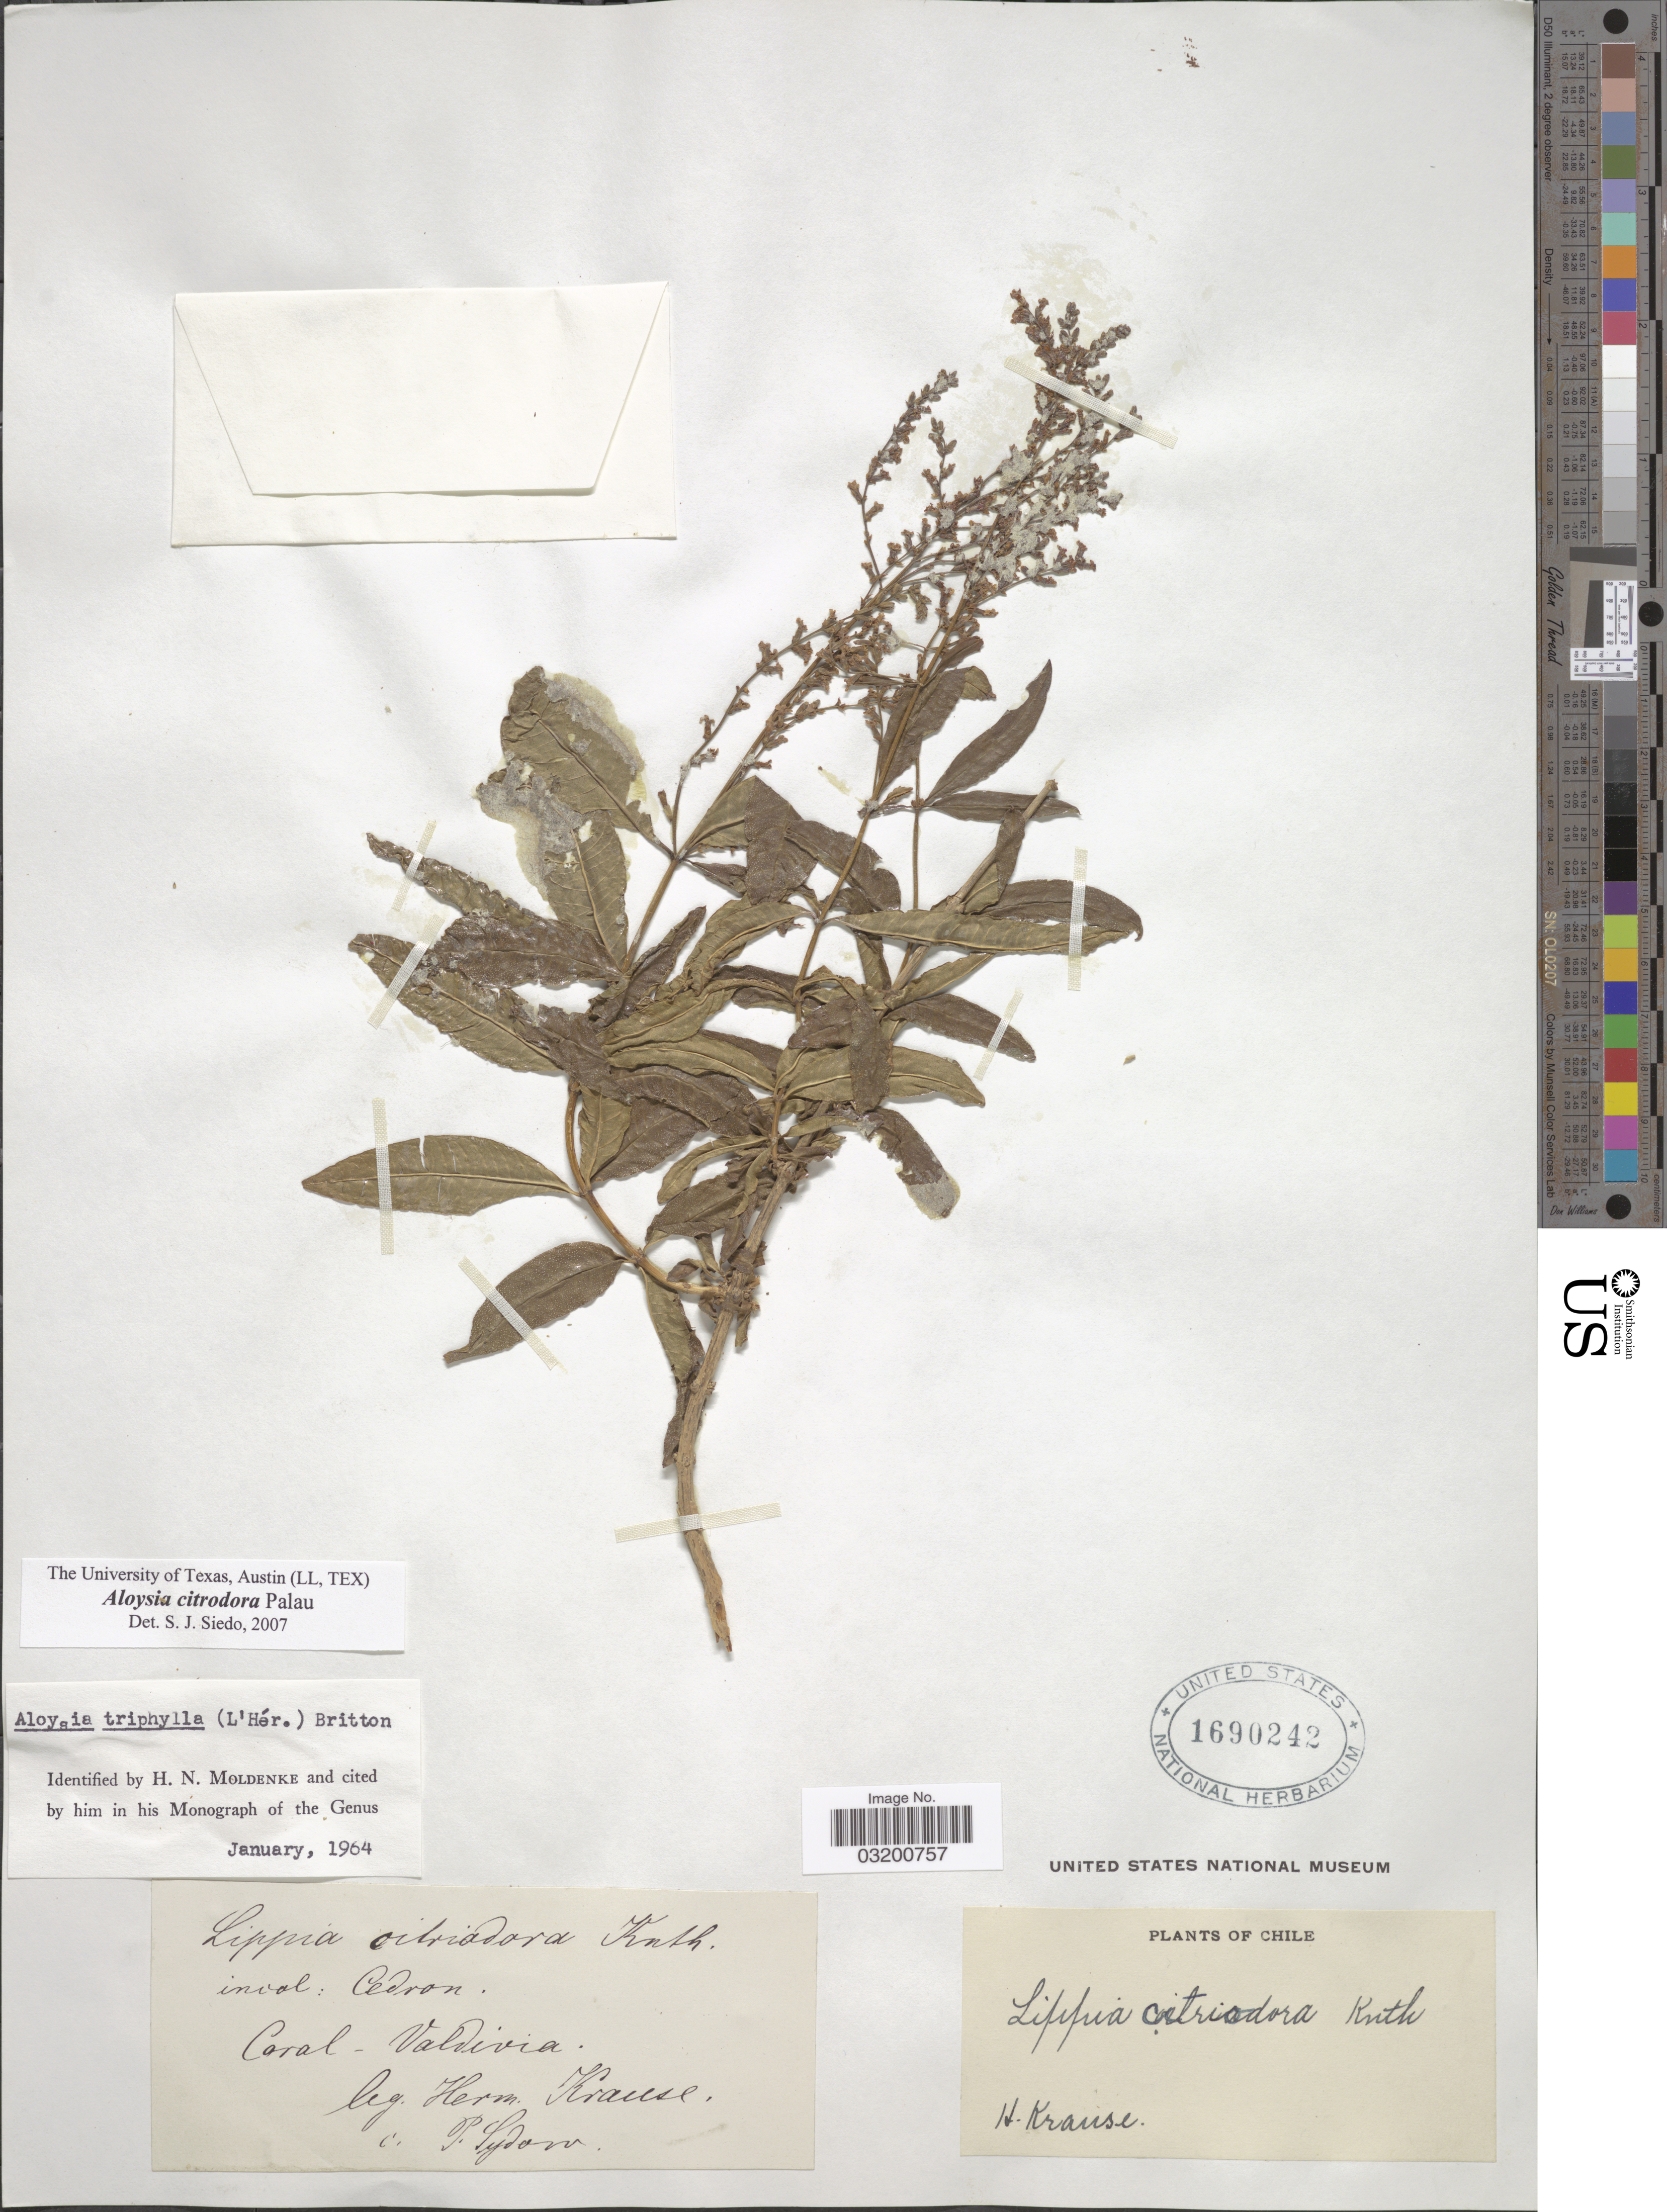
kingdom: Plantae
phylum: Tracheophyta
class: Magnoliopsida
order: Lamiales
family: Verbenaceae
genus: Aloysia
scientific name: Aloysia citrodora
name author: Paláu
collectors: H. Krause & P. Sydow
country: Chile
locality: Coral- Valdivia.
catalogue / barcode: US 1690242